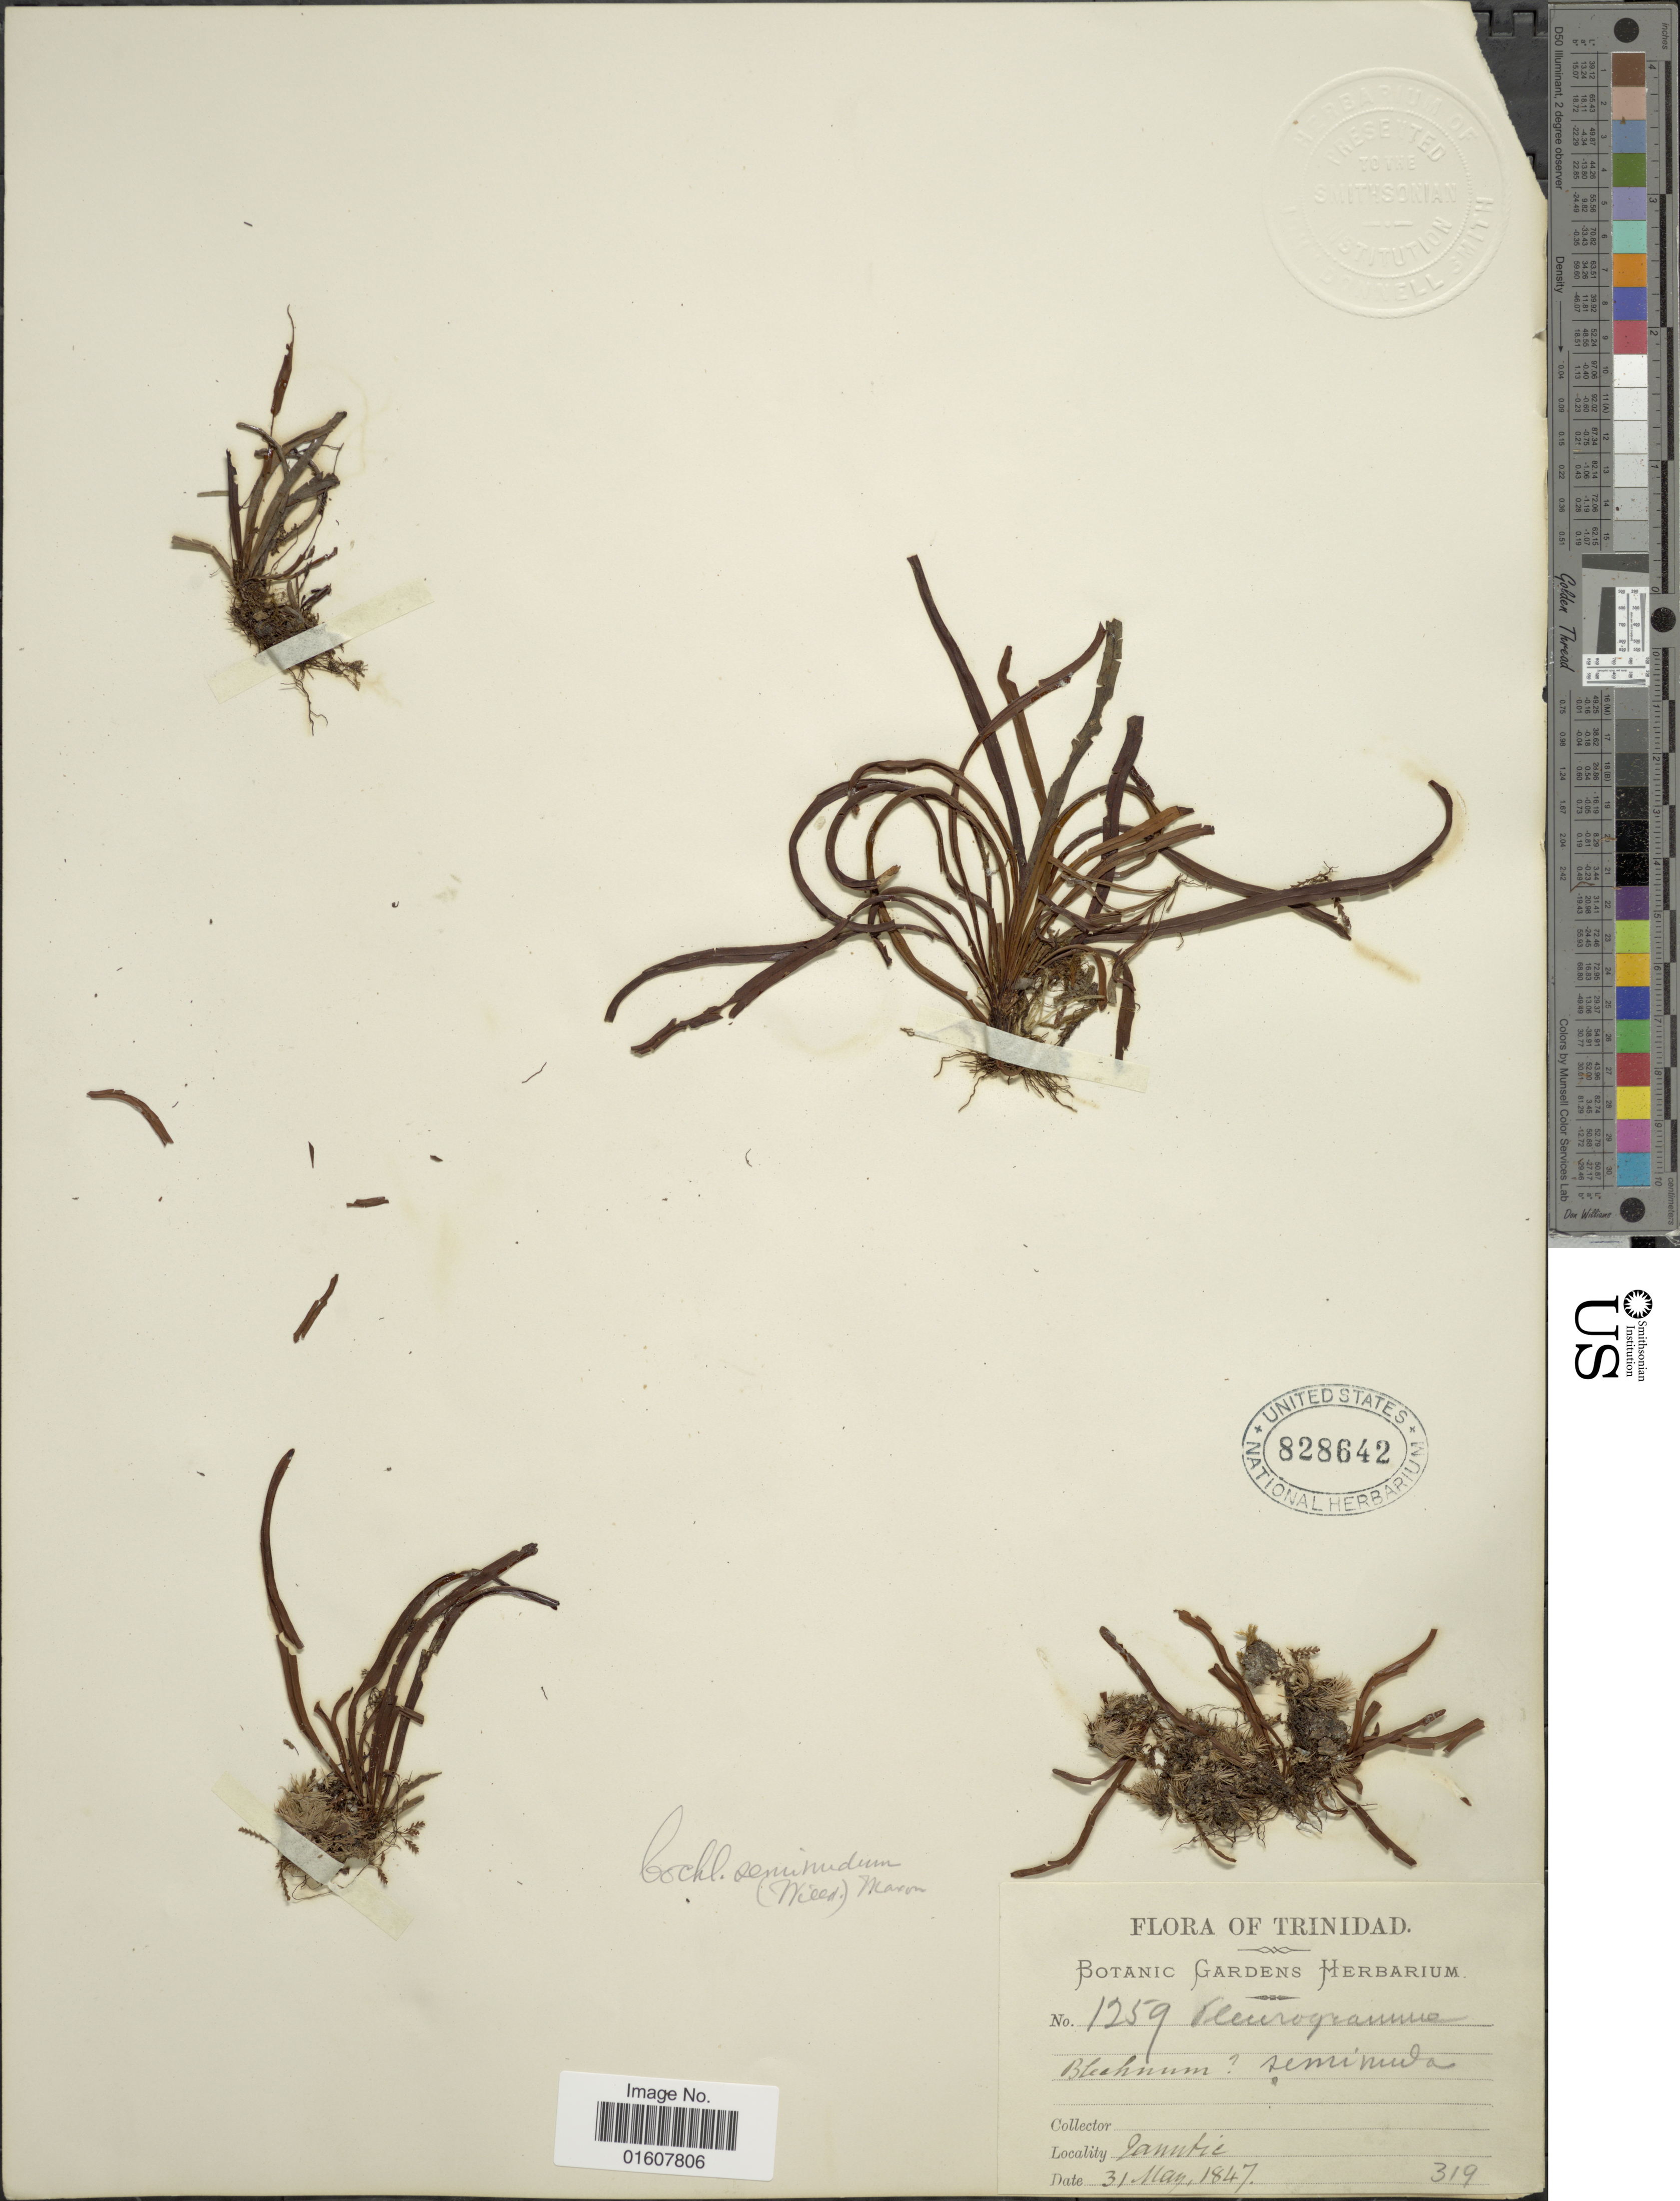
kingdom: Plantae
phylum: Tracheophyta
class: Polypodiopsida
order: Polypodiales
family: Polypodiaceae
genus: Cochlidium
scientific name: Cochlidium seminudum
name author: (Willd.) Maxon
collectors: Botanic Gardens Herbarium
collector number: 1259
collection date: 1847-05-31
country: Trinidad and Tobago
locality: Trinidad, Jannbic [interpreted]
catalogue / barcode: US 828642